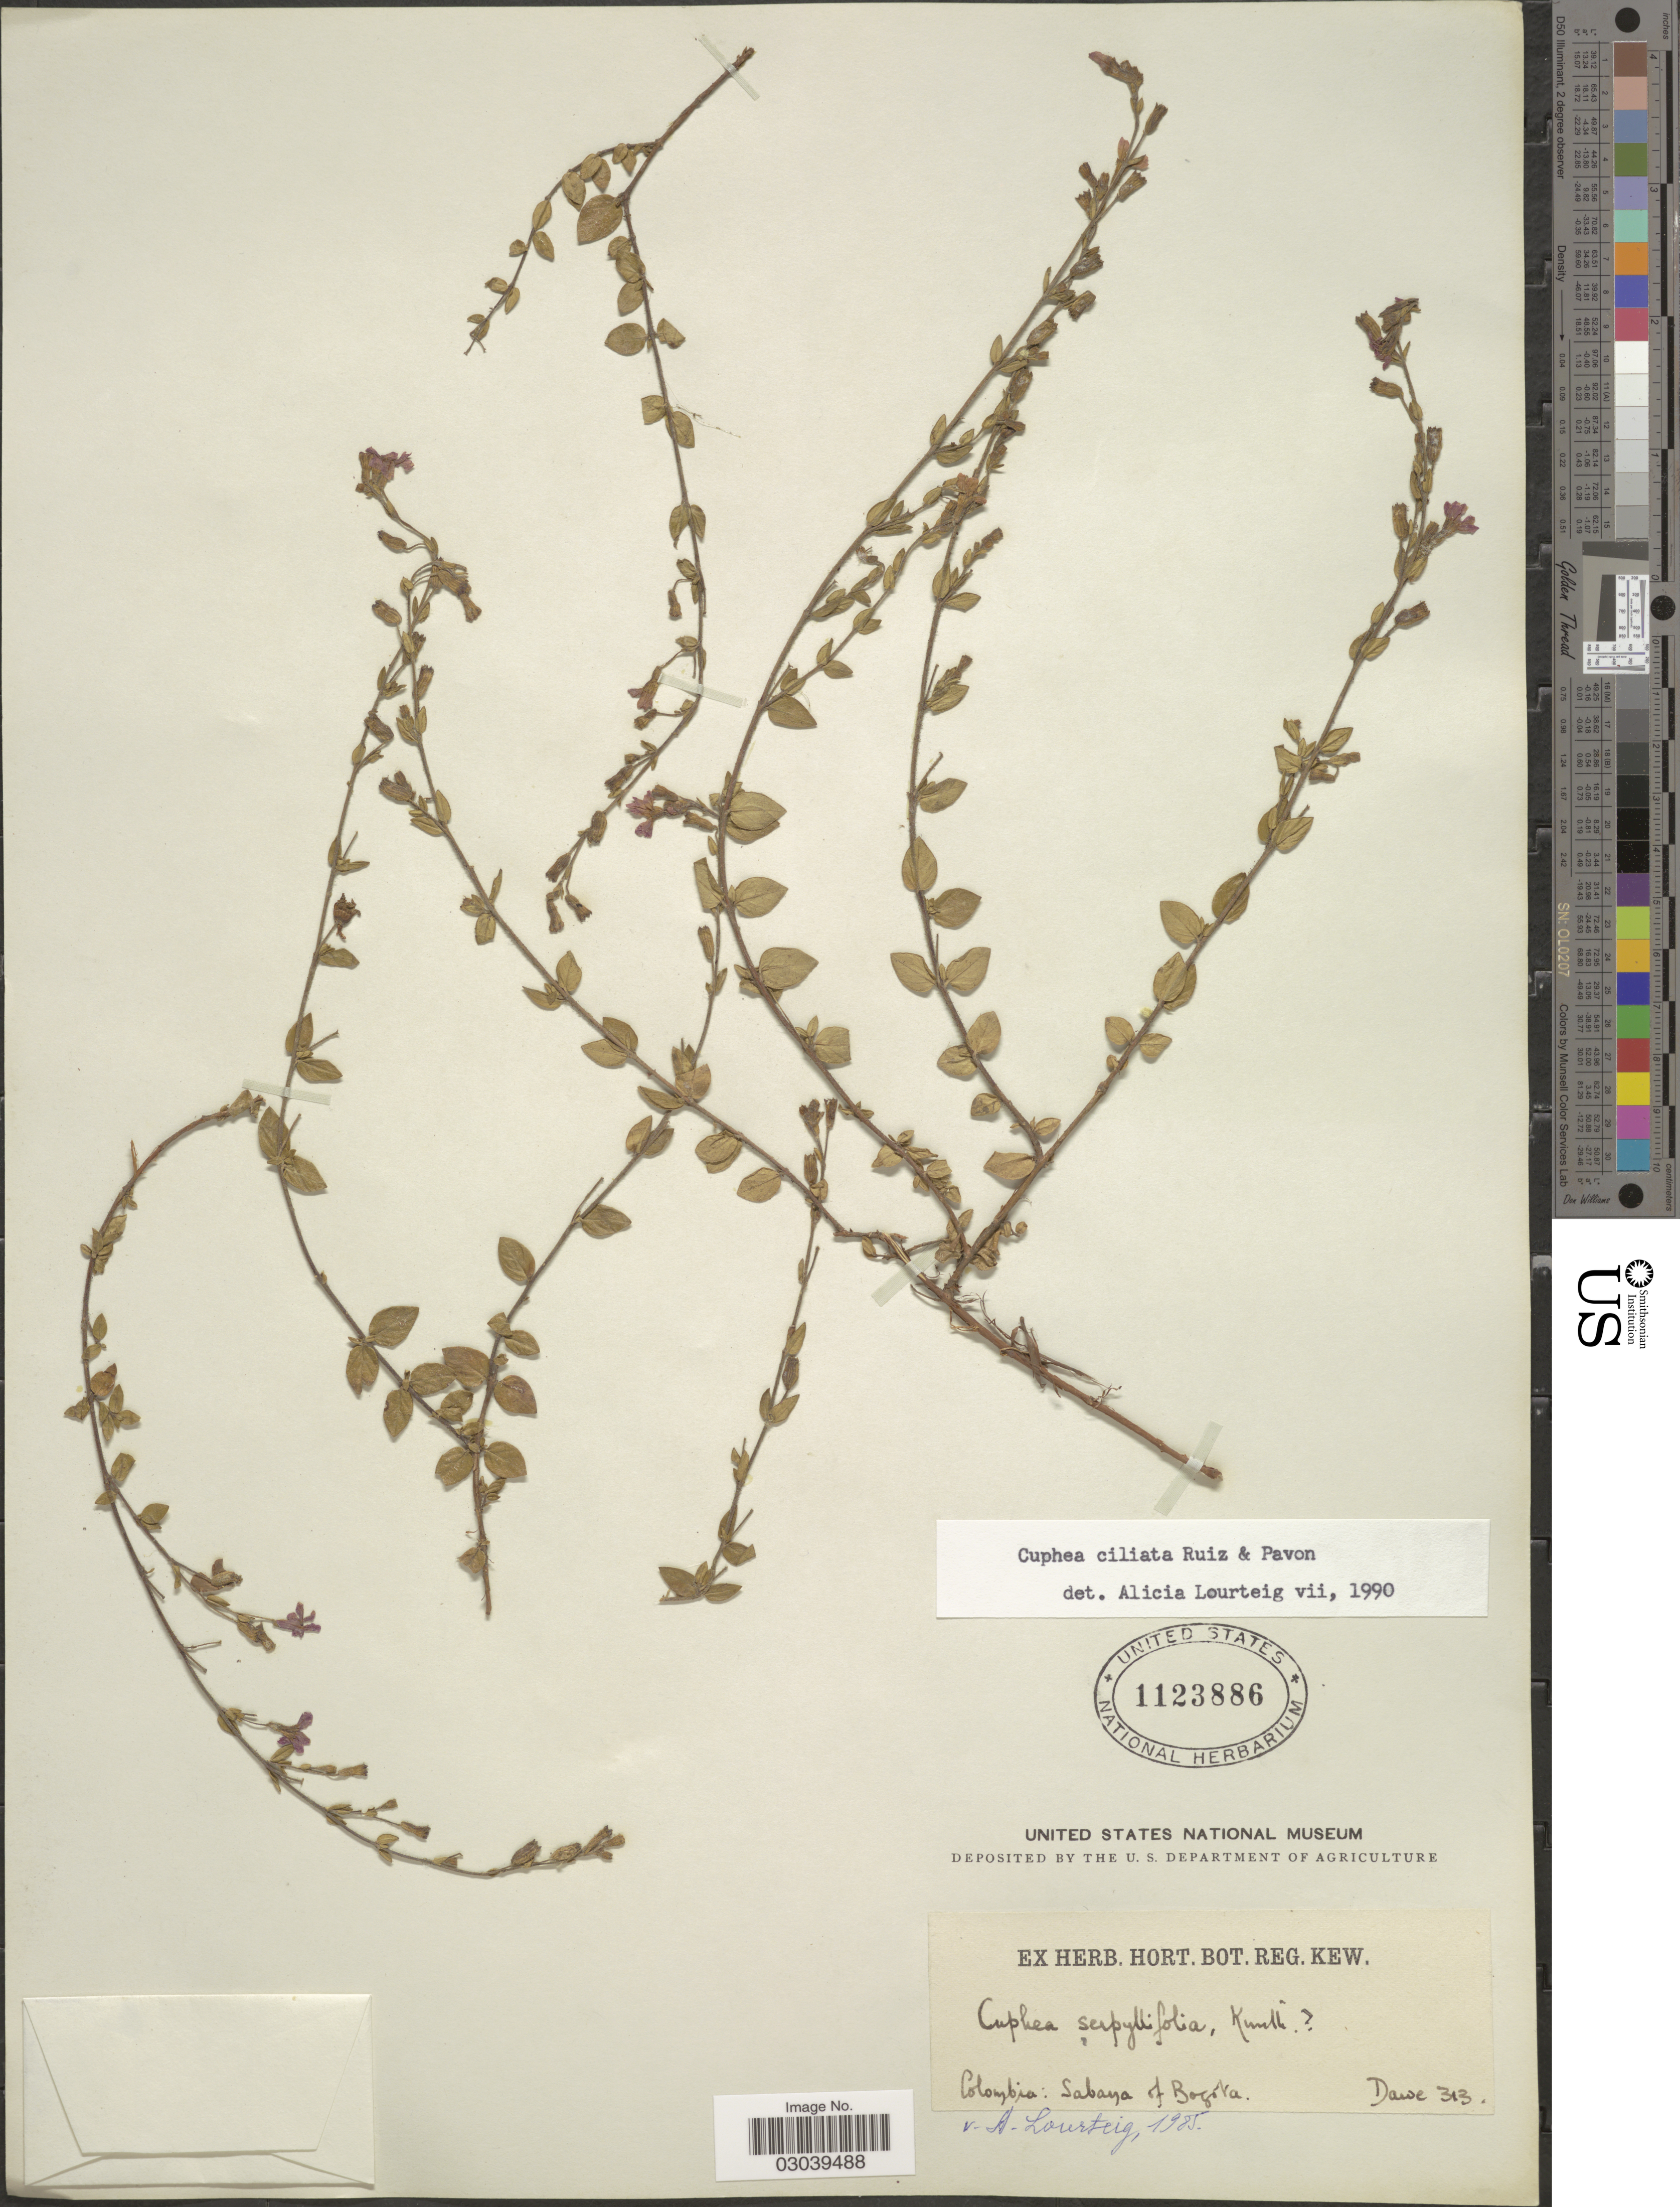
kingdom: Plantae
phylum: Tracheophyta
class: Magnoliopsida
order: Myrtales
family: Lythraceae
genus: Cuphea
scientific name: Cuphea ciliata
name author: Ruiz & Pav.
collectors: Dawe, --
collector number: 313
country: Colombia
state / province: Bogota D.C.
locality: Sabana of Bogotá.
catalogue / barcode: US 1123886